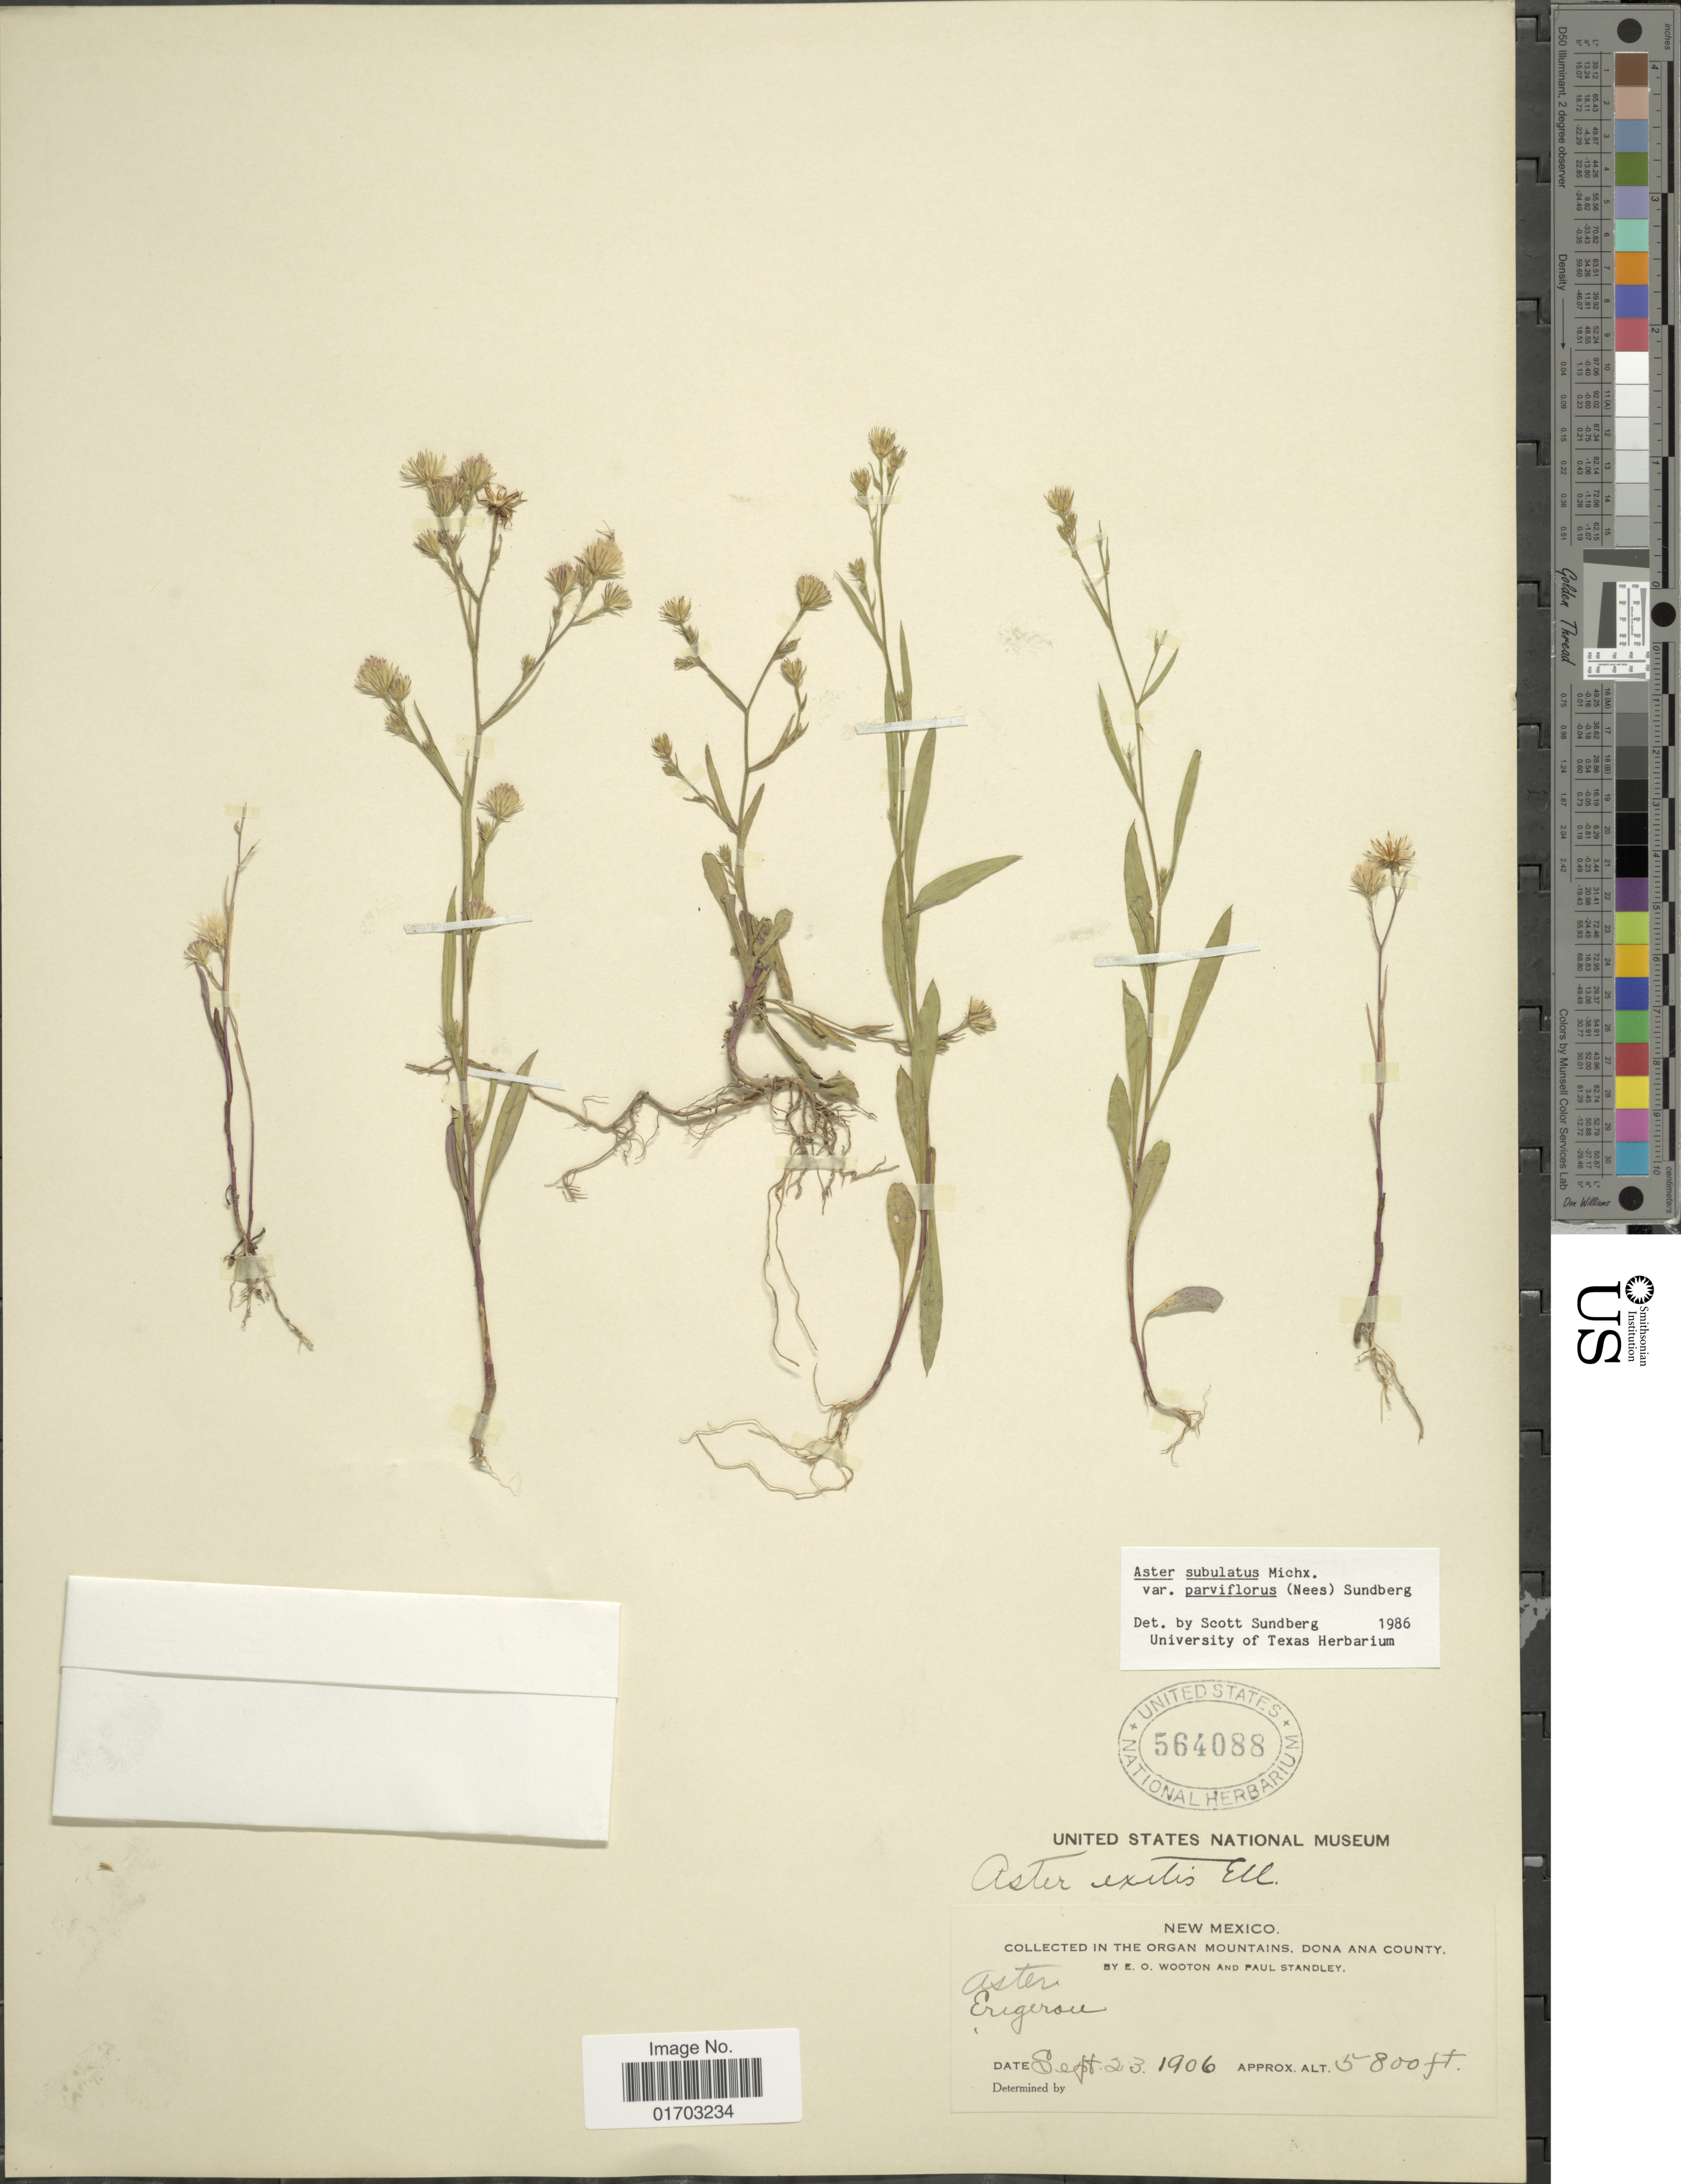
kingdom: Plantae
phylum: Tracheophyta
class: Magnoliopsida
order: Asterales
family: Asteraceae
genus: Symphyotrichum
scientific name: Symphyotrichum subulatum var. parviflorum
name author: (Nees) S.D. Sundb.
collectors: E. O. Wooton & P. C. Standley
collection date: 1906-09-23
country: United States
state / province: New Mexico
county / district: Dona Ana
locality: The Organ Mountains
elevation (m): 1768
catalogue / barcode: US 564088